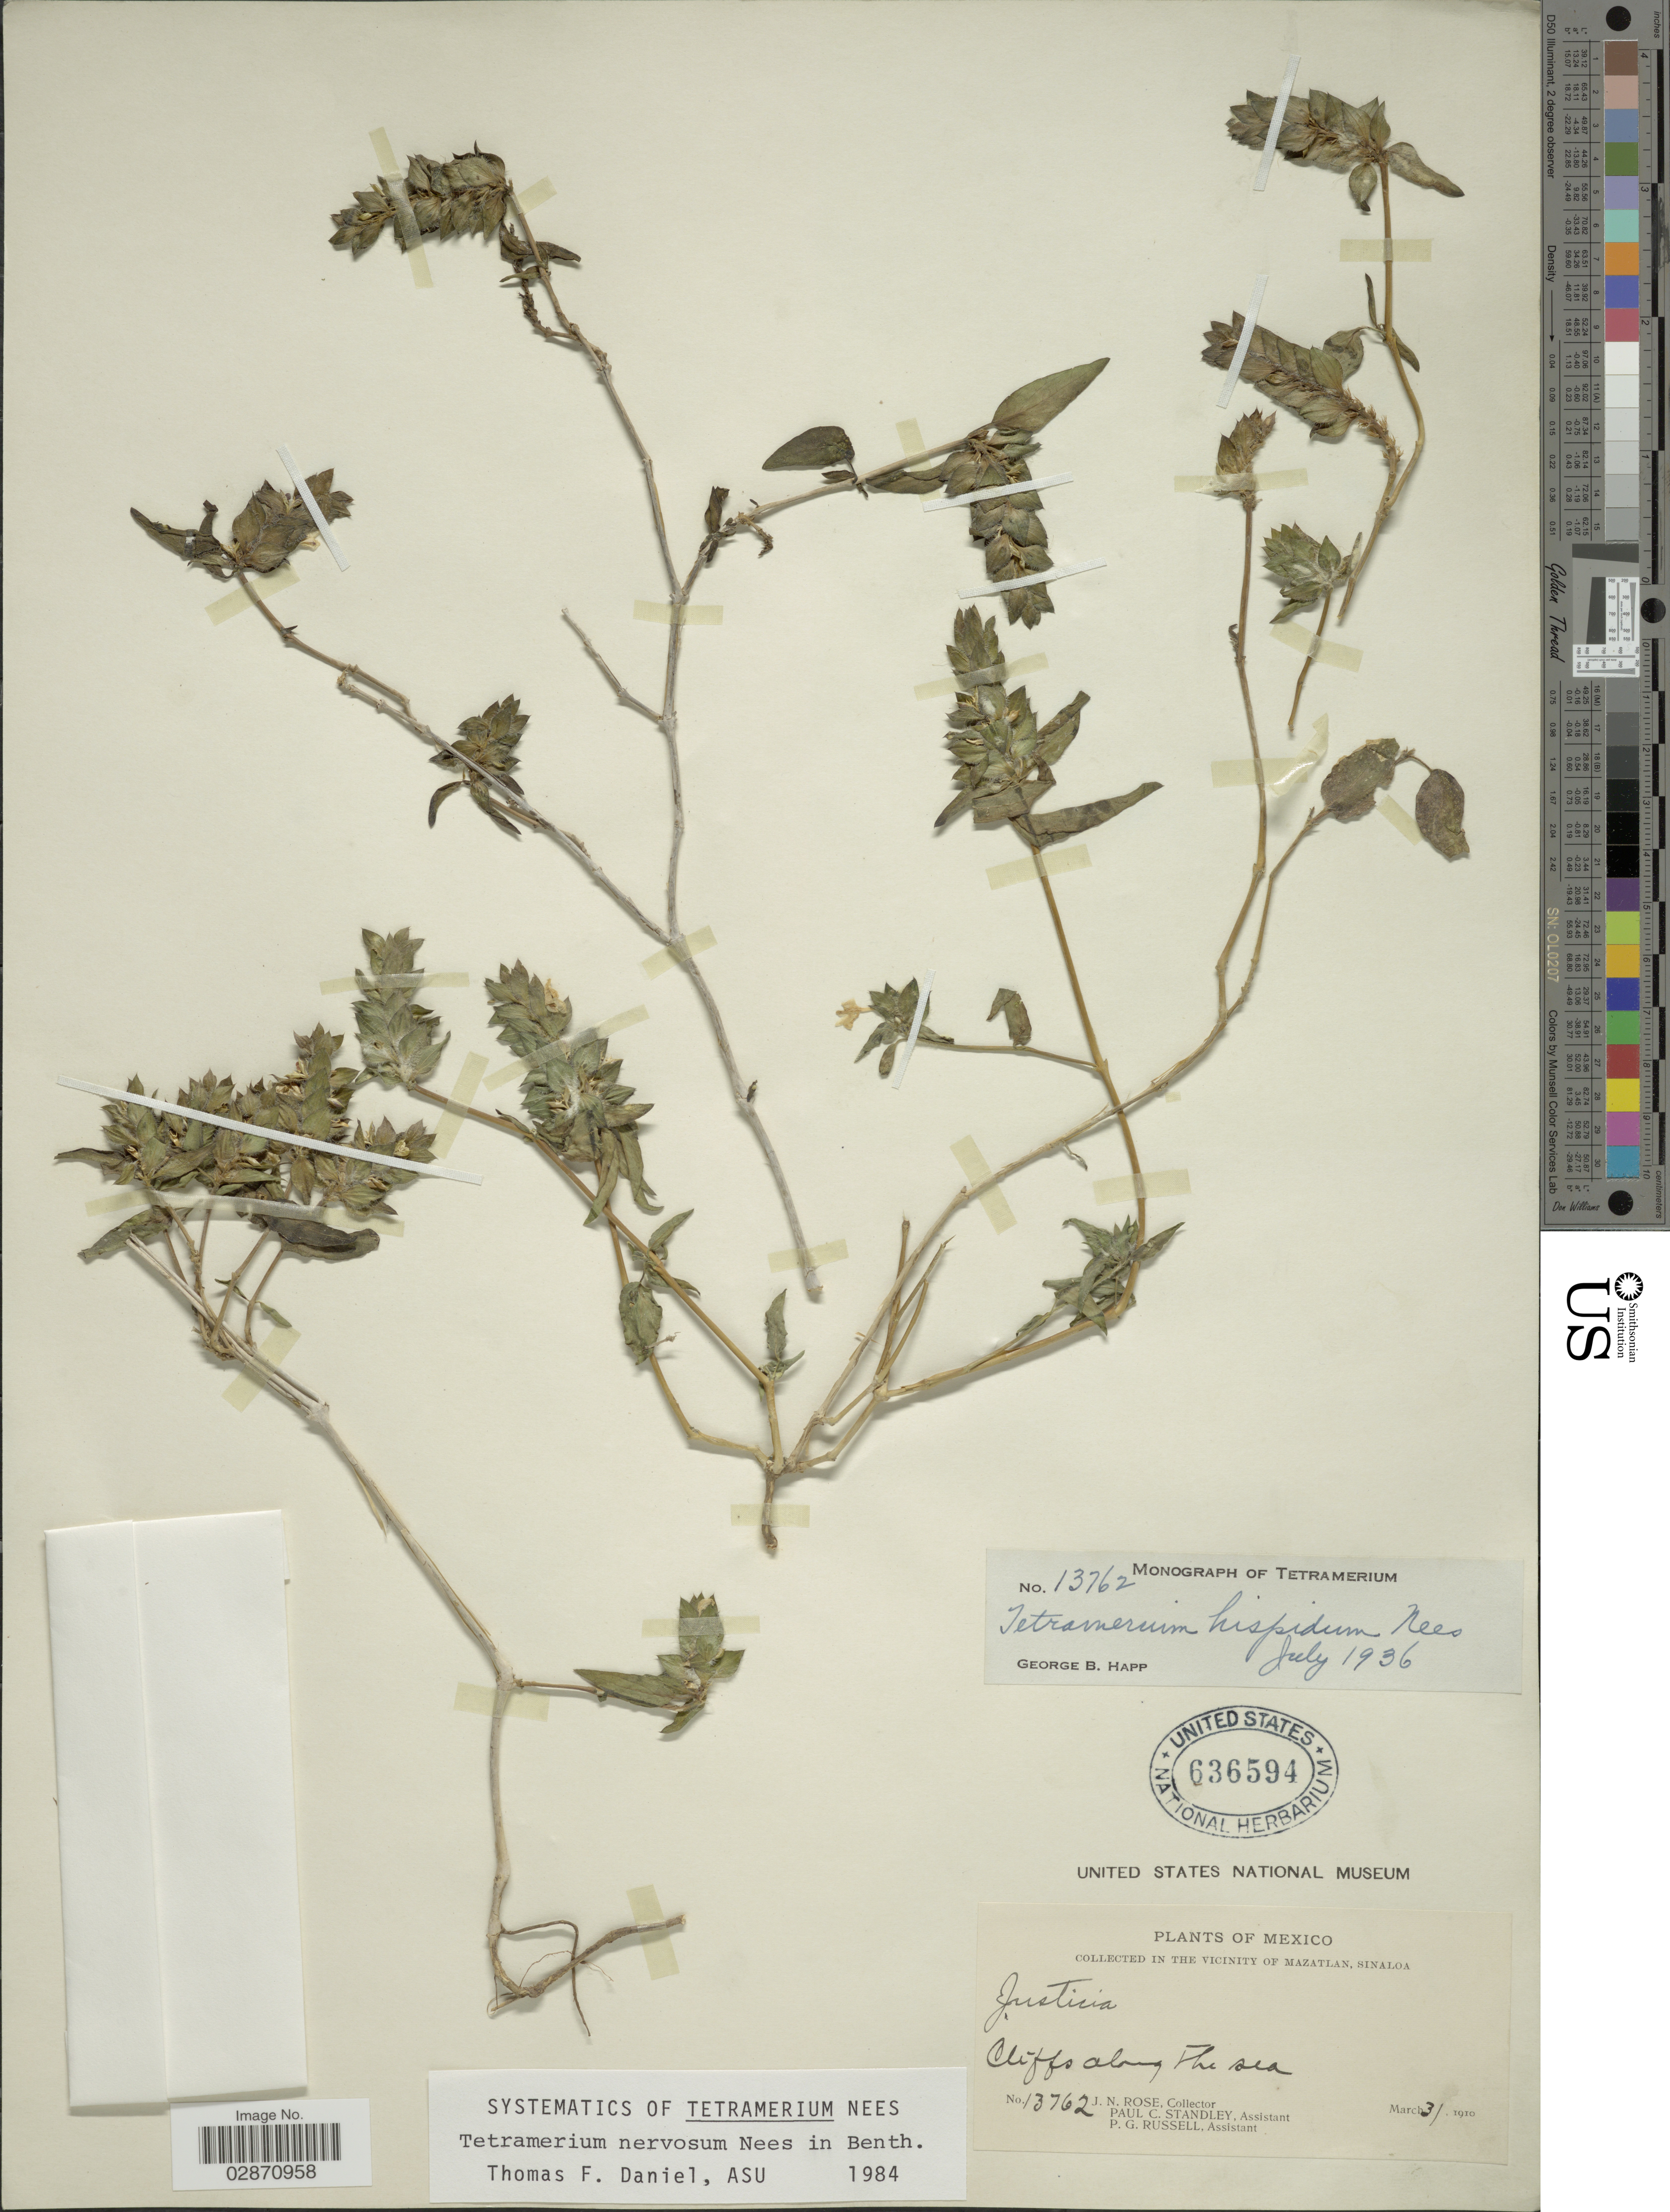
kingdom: Plantae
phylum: Tracheophyta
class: Magnoliopsida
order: Lamiales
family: Acanthaceae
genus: Tetramerium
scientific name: Tetramerium nervosum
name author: Nees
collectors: J. N. Rose, P. C. Standley & P. G. Russell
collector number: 13762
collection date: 1910-03-31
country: Mexico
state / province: Sinaloa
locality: In the vicinity of Mazatlan, Cliffs along the sea.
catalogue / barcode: US 636594